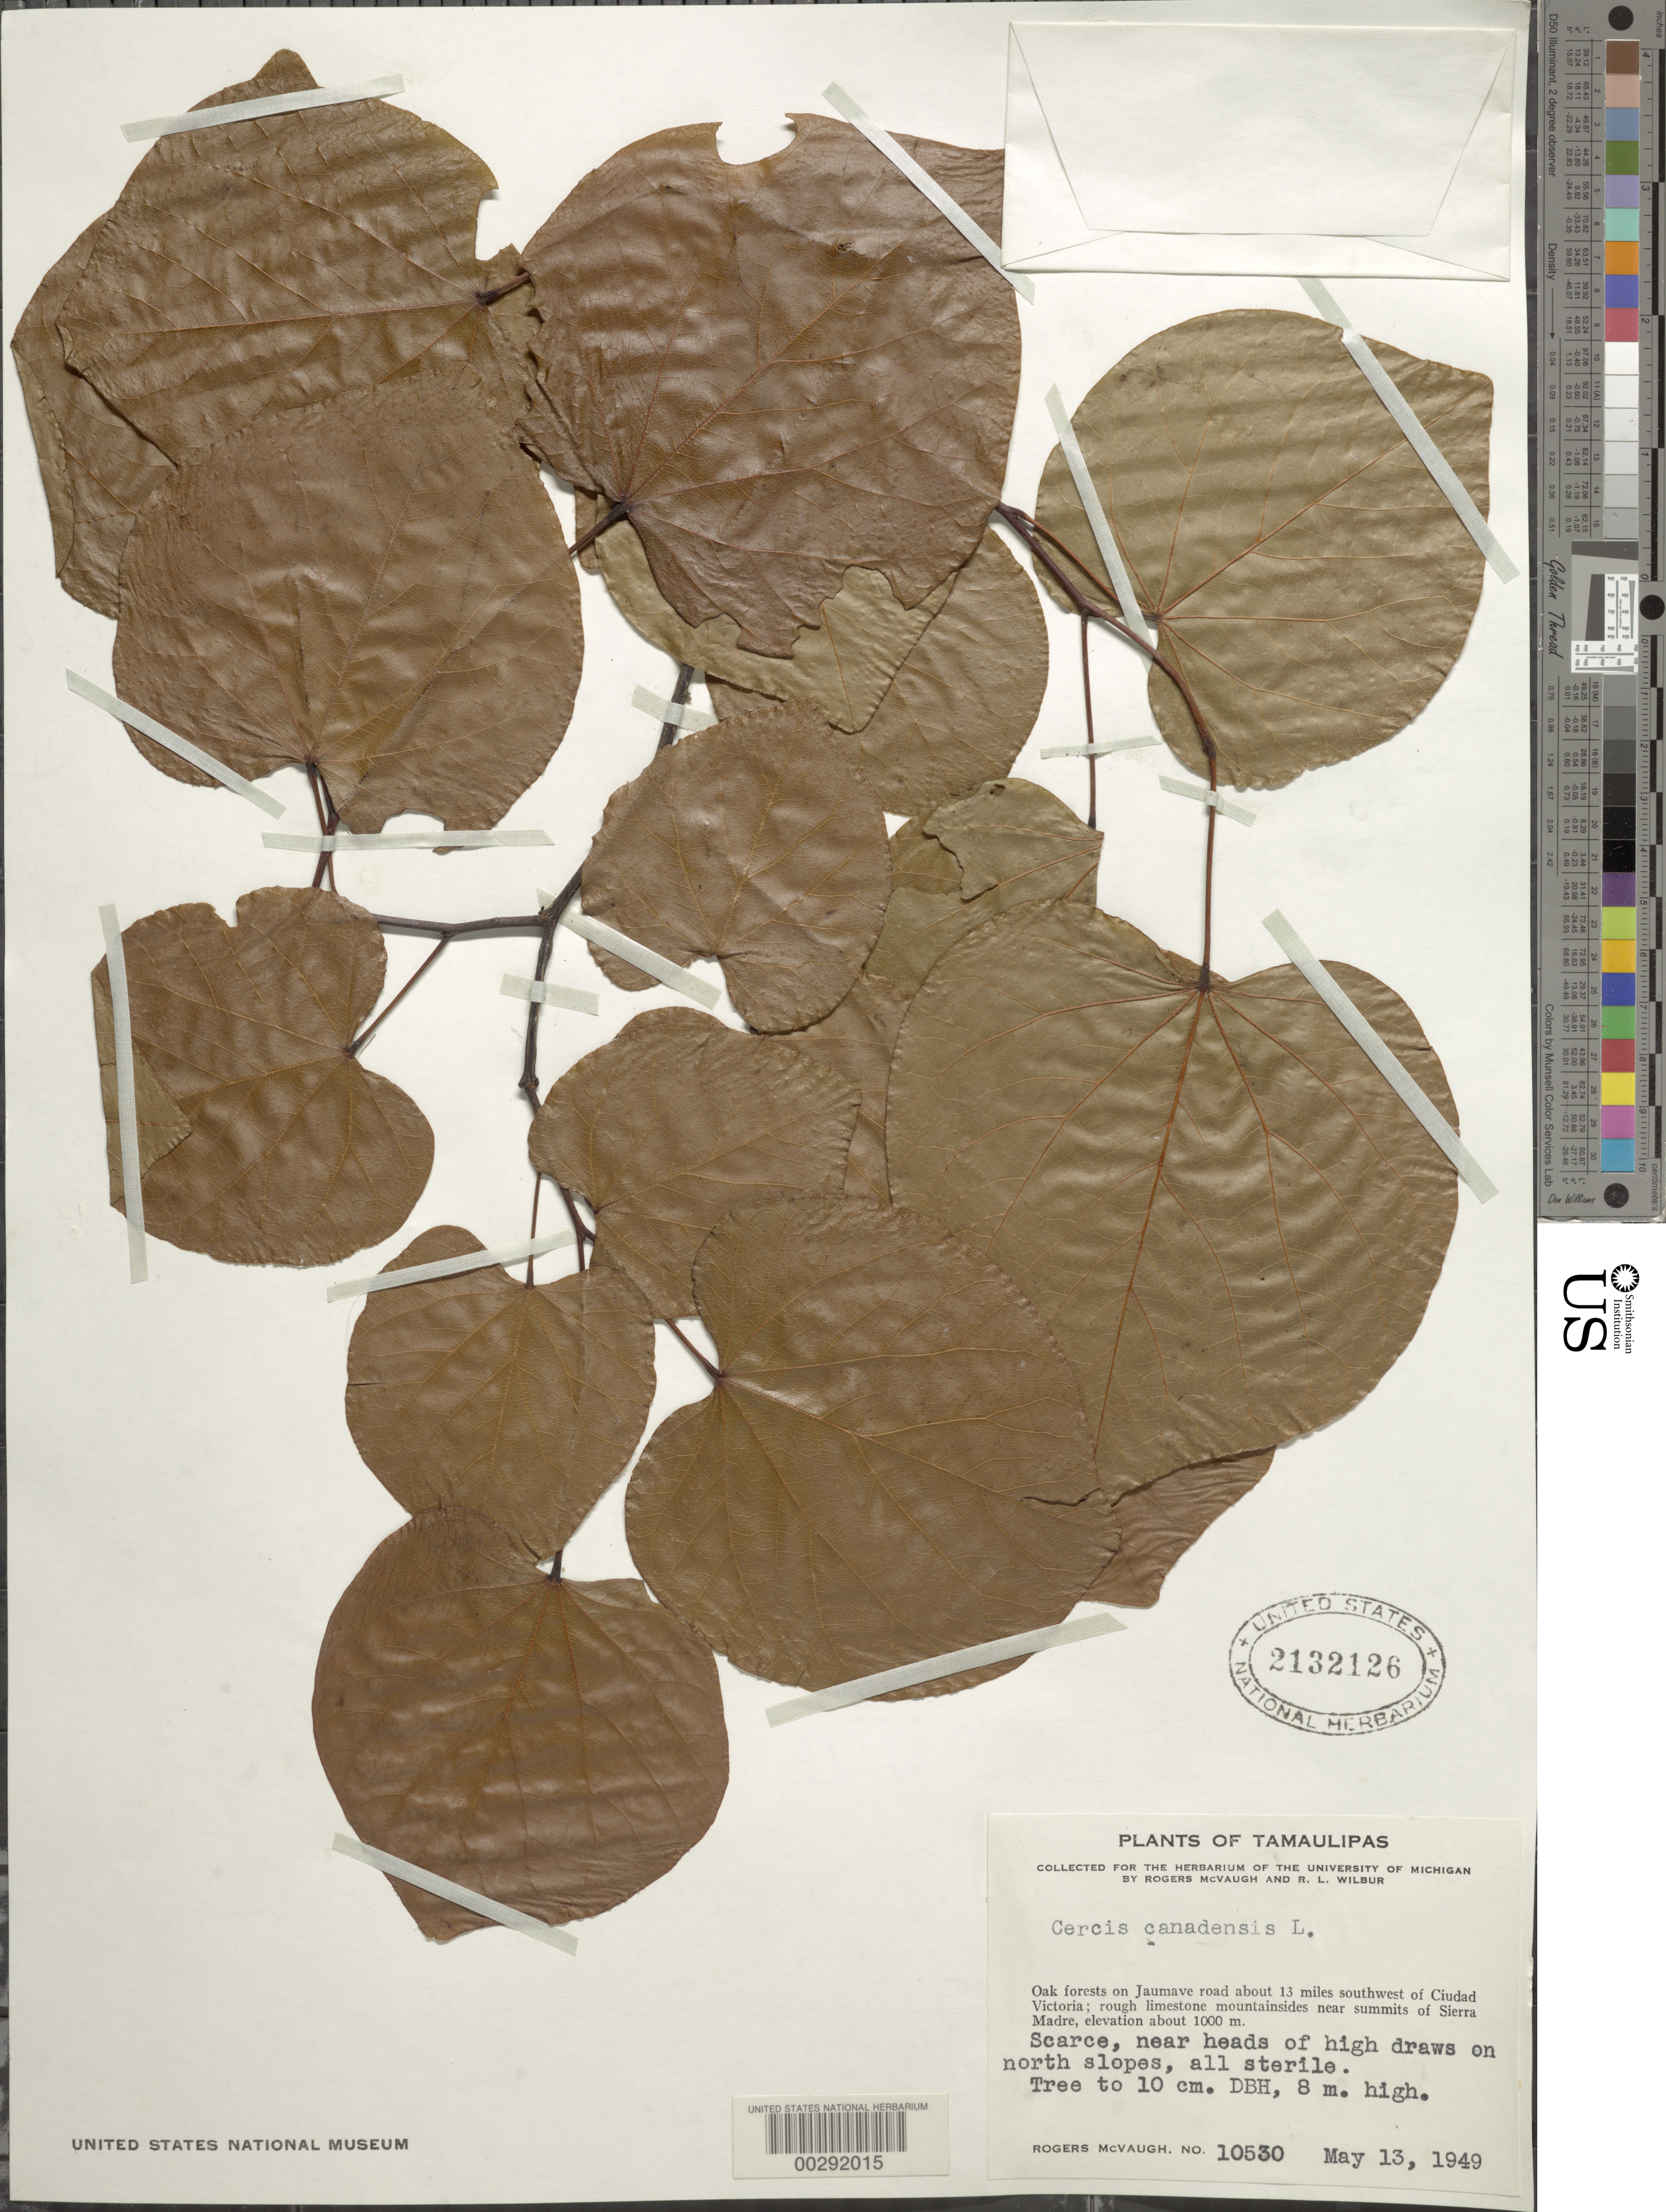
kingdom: Plantae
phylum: Tracheophyta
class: Magnoliopsida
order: Fabales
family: Fabaceae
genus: Cercis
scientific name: Cercis canadensis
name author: L.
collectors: R. McVaugh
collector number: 10530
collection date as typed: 13 May 1949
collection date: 1949-05-13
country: Mexico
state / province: Tamaulipas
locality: Jaumave road about 13 mi SW of ciudad Victoria; near heads of high draws on n slopes; near summits of Sierra Madre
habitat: Oak forests; rough limestone mountainsides near summits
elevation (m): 1000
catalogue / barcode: US 2132126